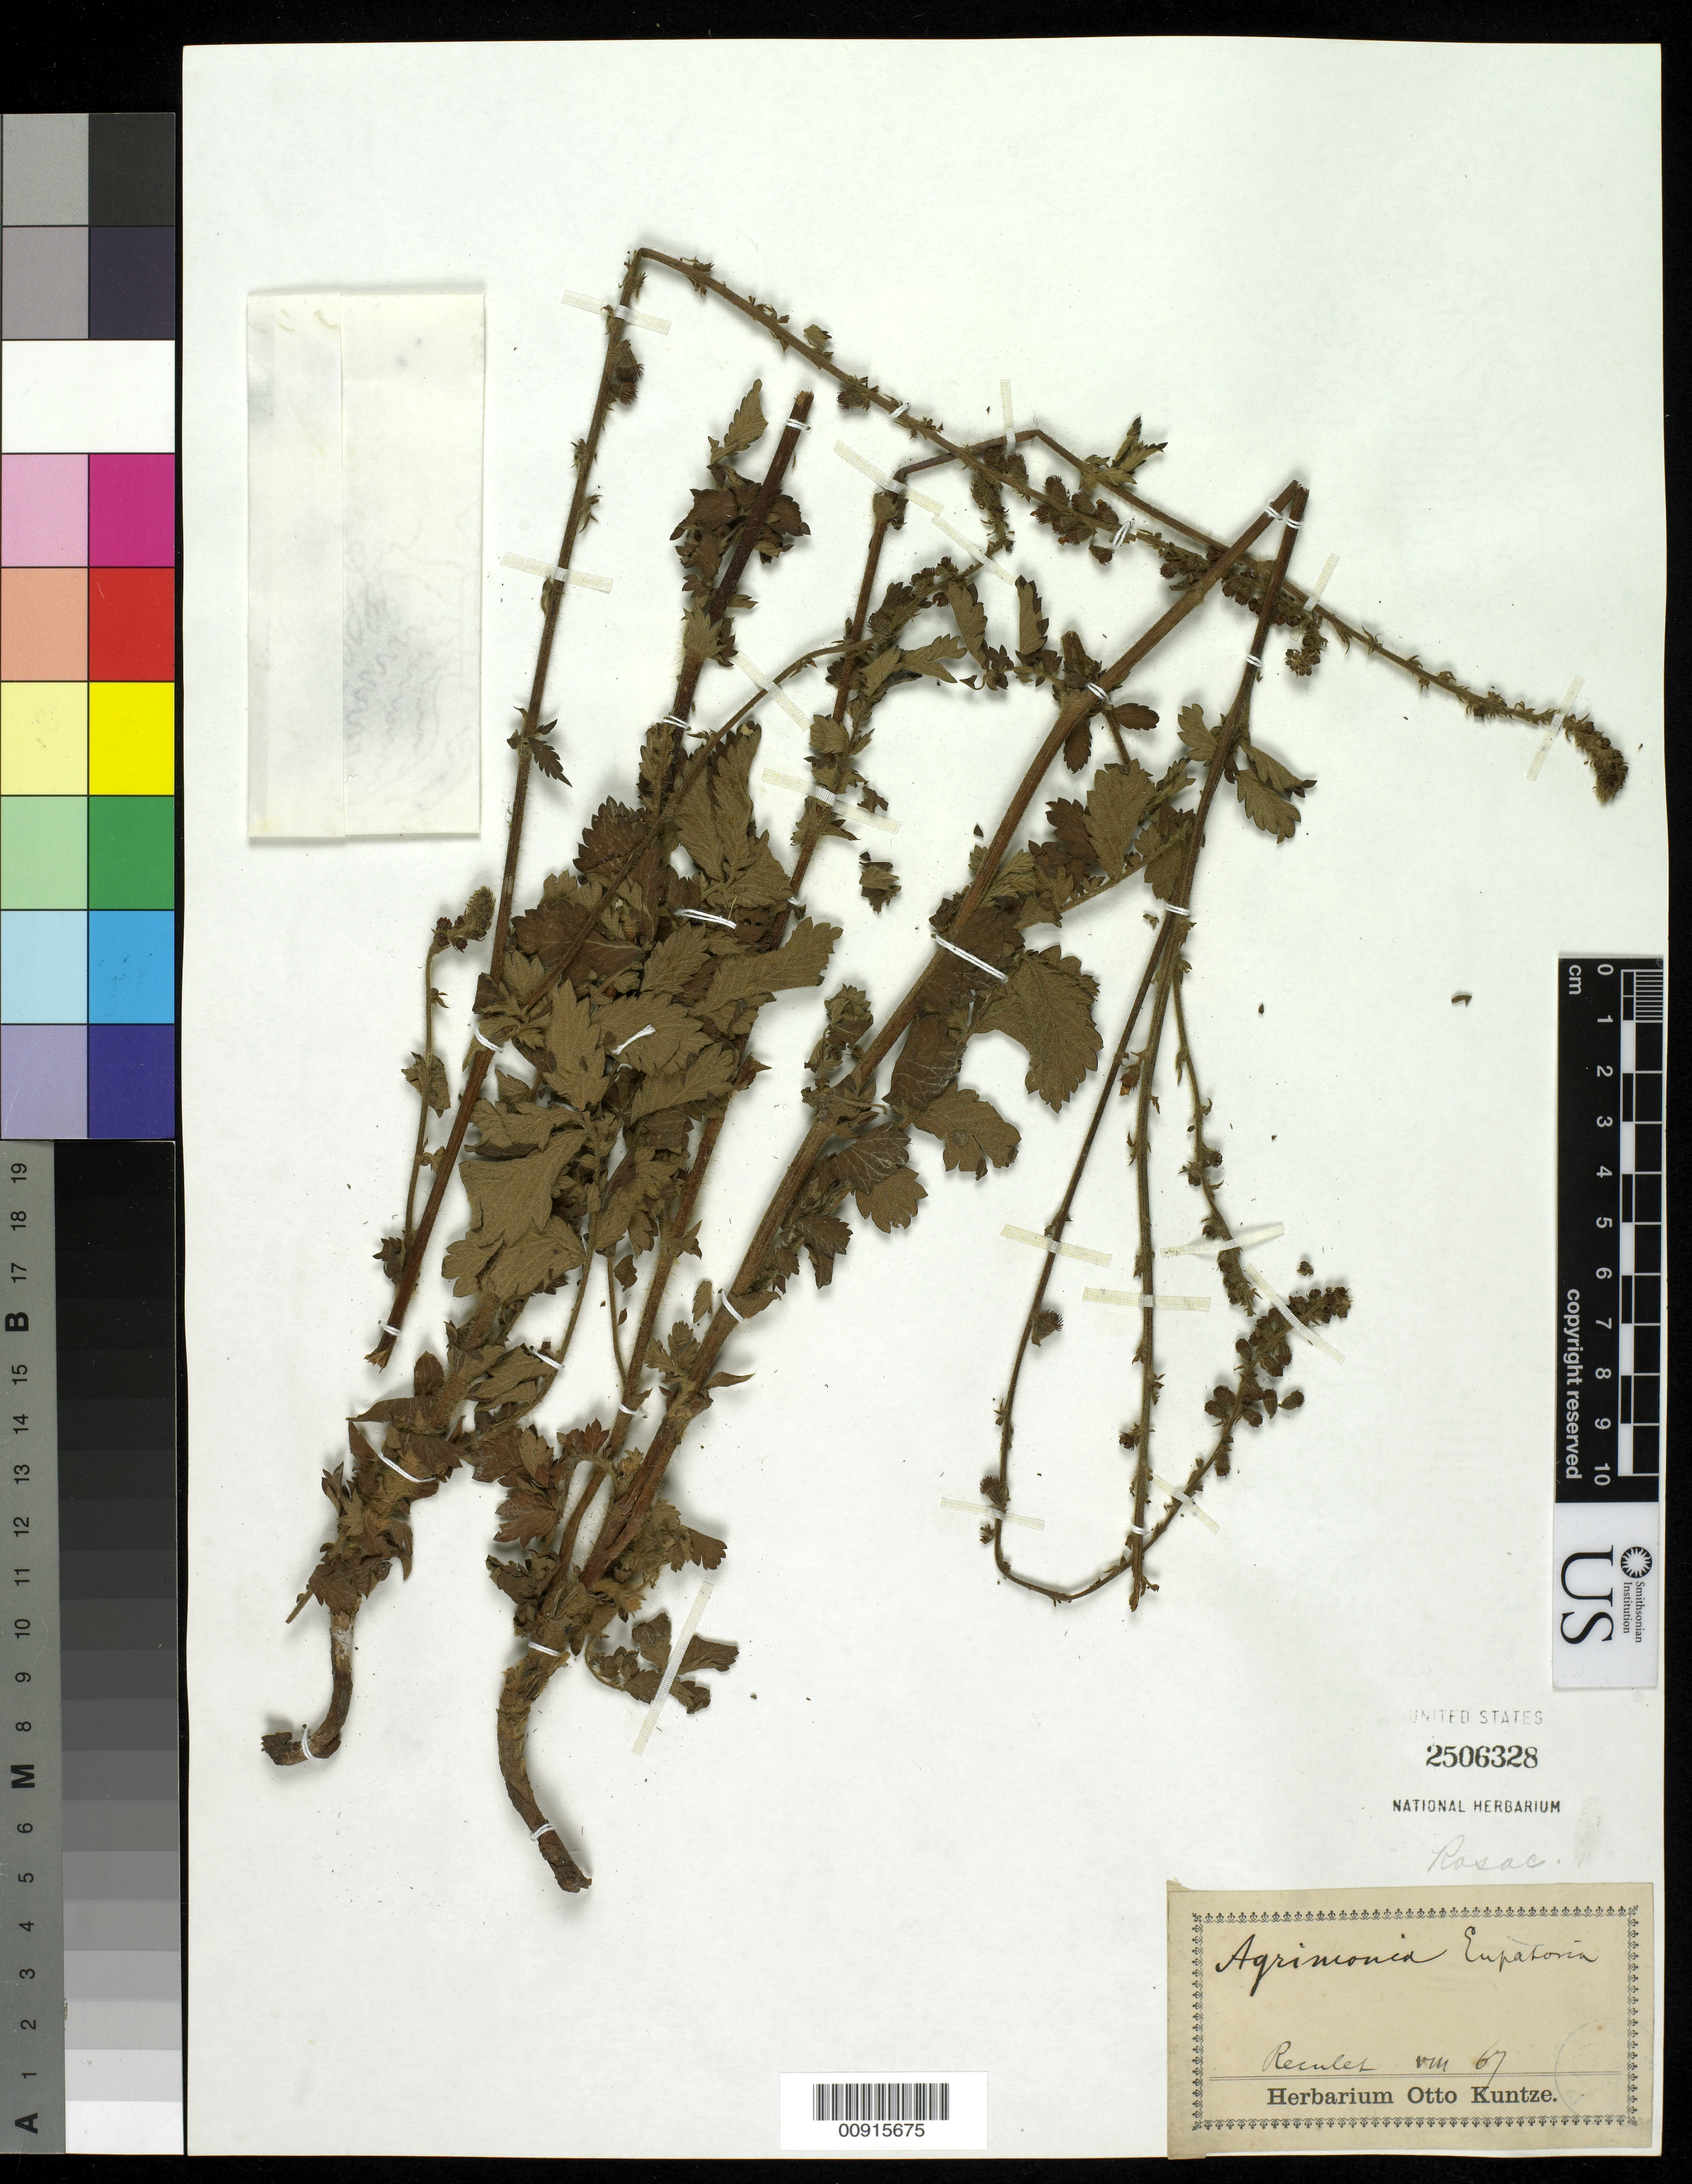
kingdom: Plantae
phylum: Tracheophyta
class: Magnoliopsida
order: Rosales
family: Rosaceae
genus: Agrimonia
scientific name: Agrimonia eupatoria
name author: L.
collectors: ex Herb. O. Kuntze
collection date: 1867-08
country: France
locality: Reculet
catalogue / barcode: US 2506328